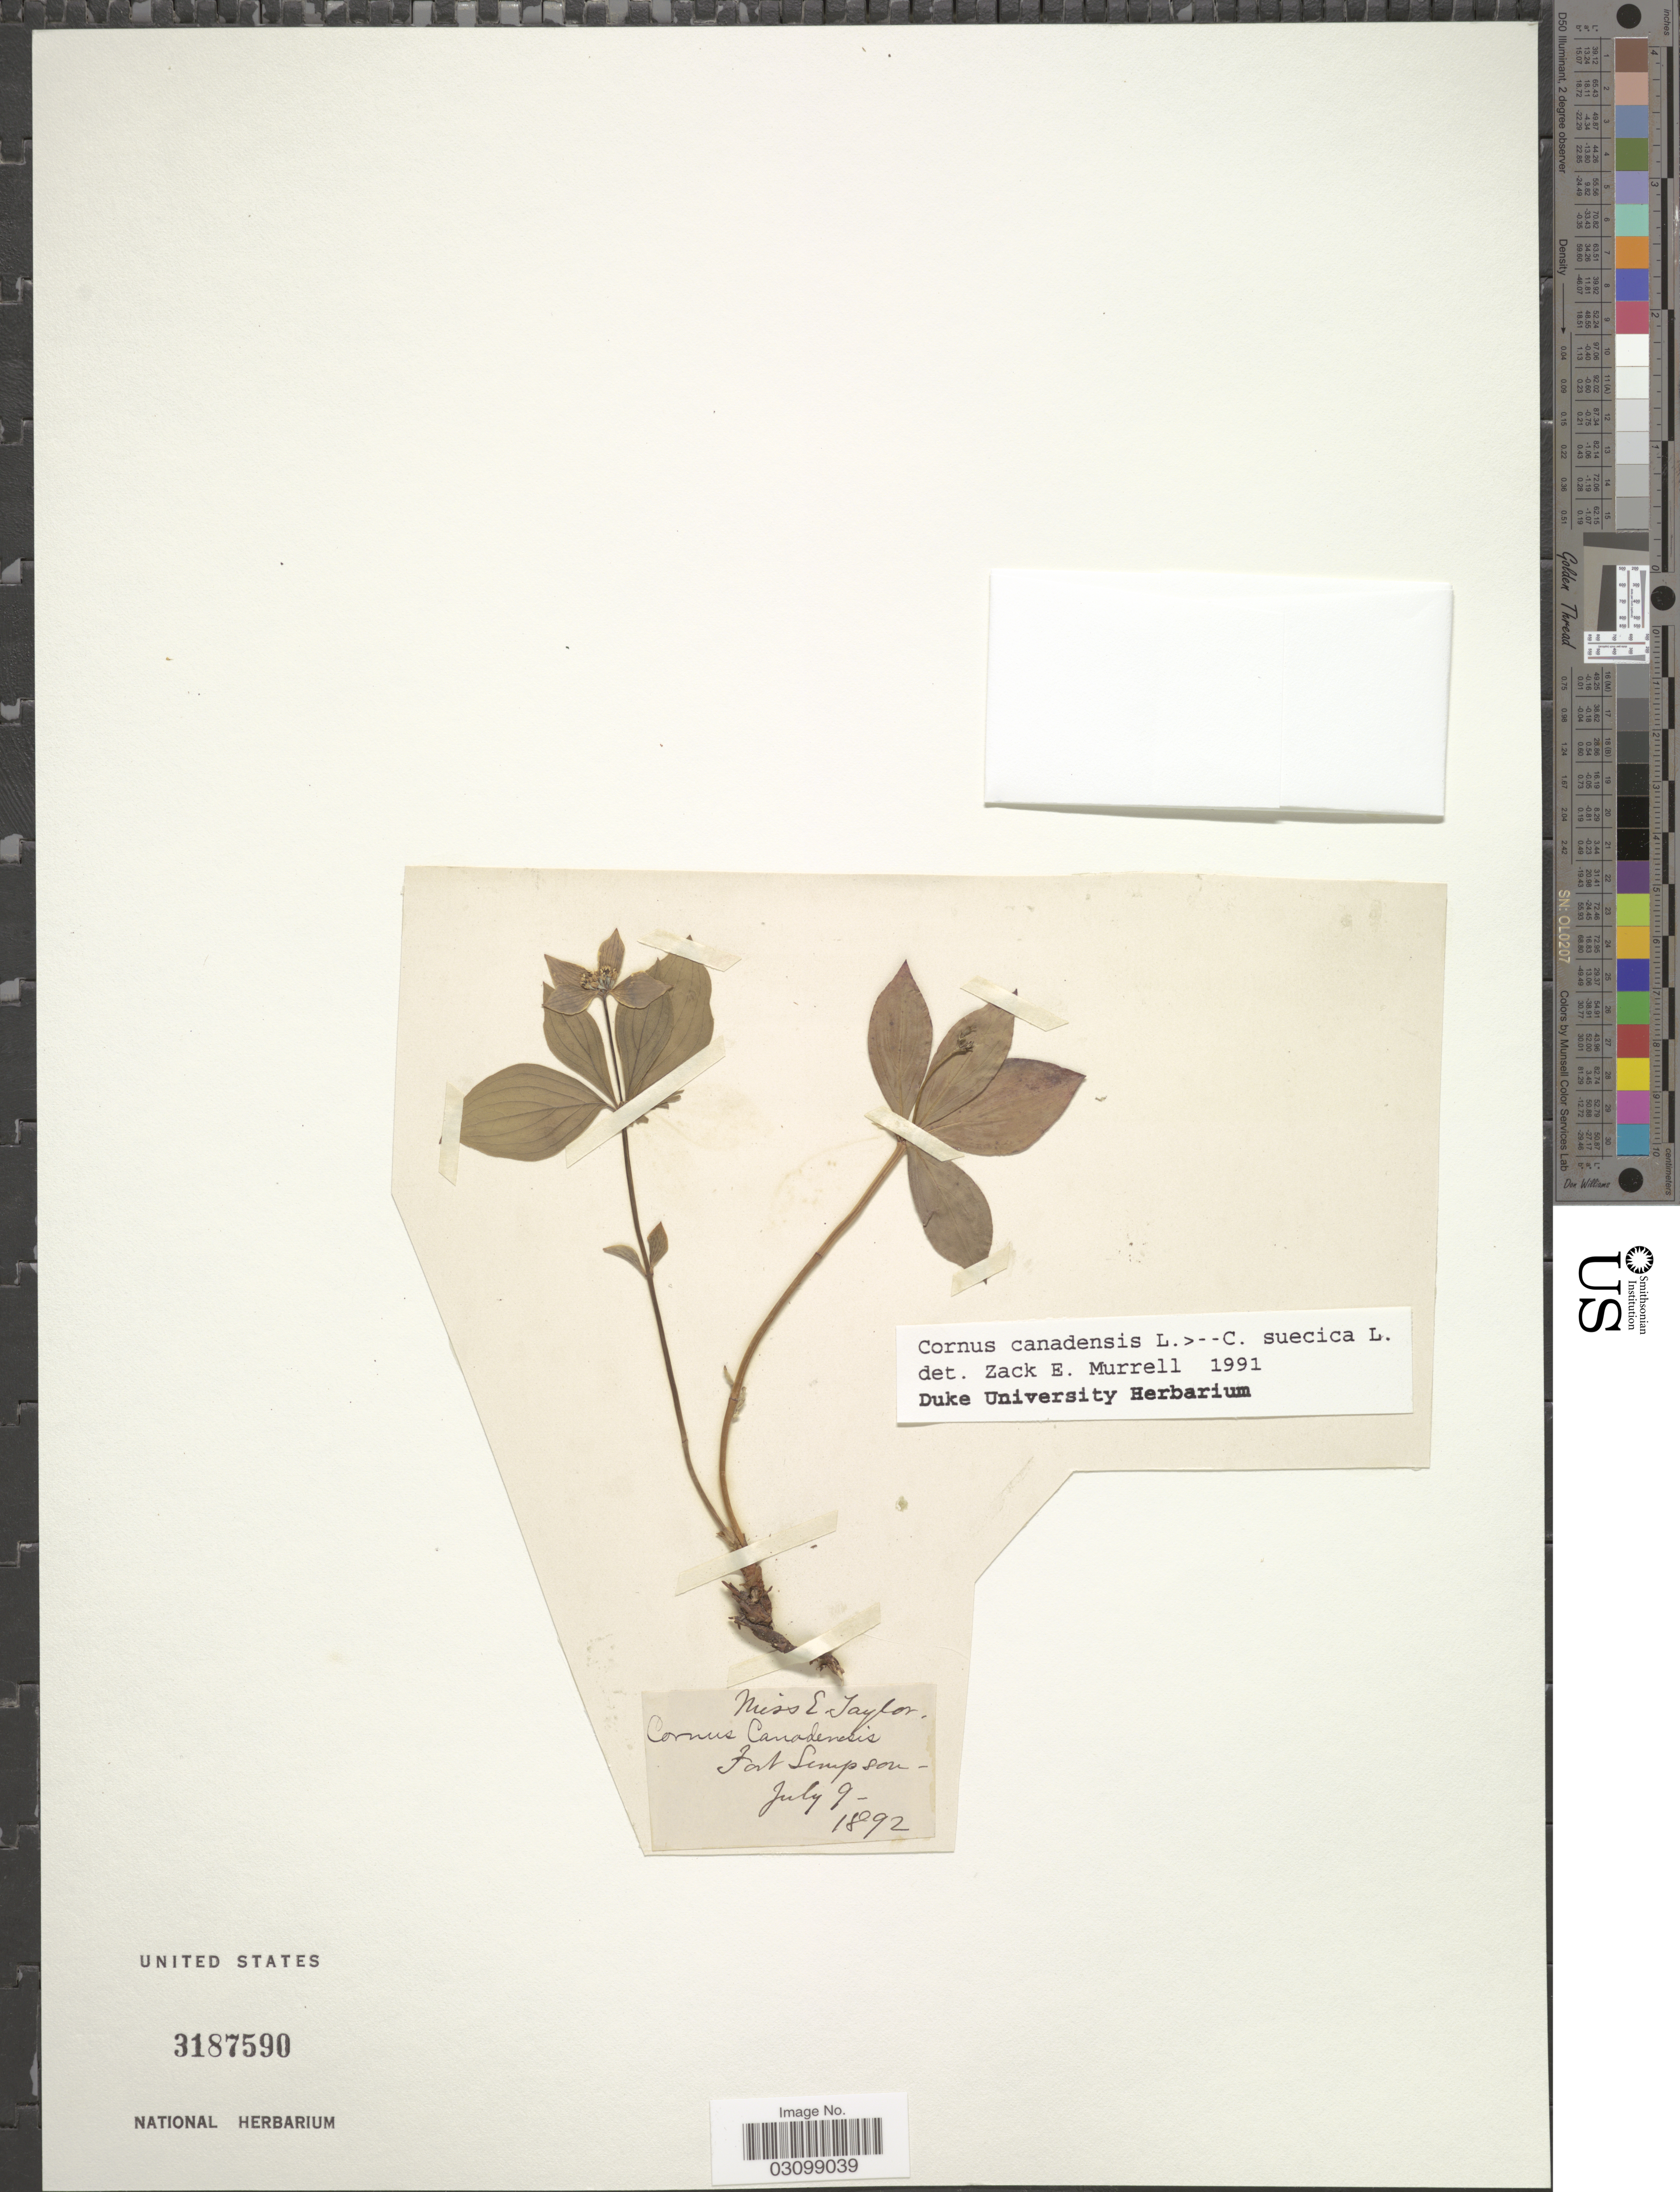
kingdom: Plantae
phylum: Tracheophyta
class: Magnoliopsida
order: Cornales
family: Cornaceae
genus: Cornus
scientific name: Cornus sp.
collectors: E. Taylor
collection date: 1892-07-09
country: Canada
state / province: Northwest Territories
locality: Fort Simpson.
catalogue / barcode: US 3187590